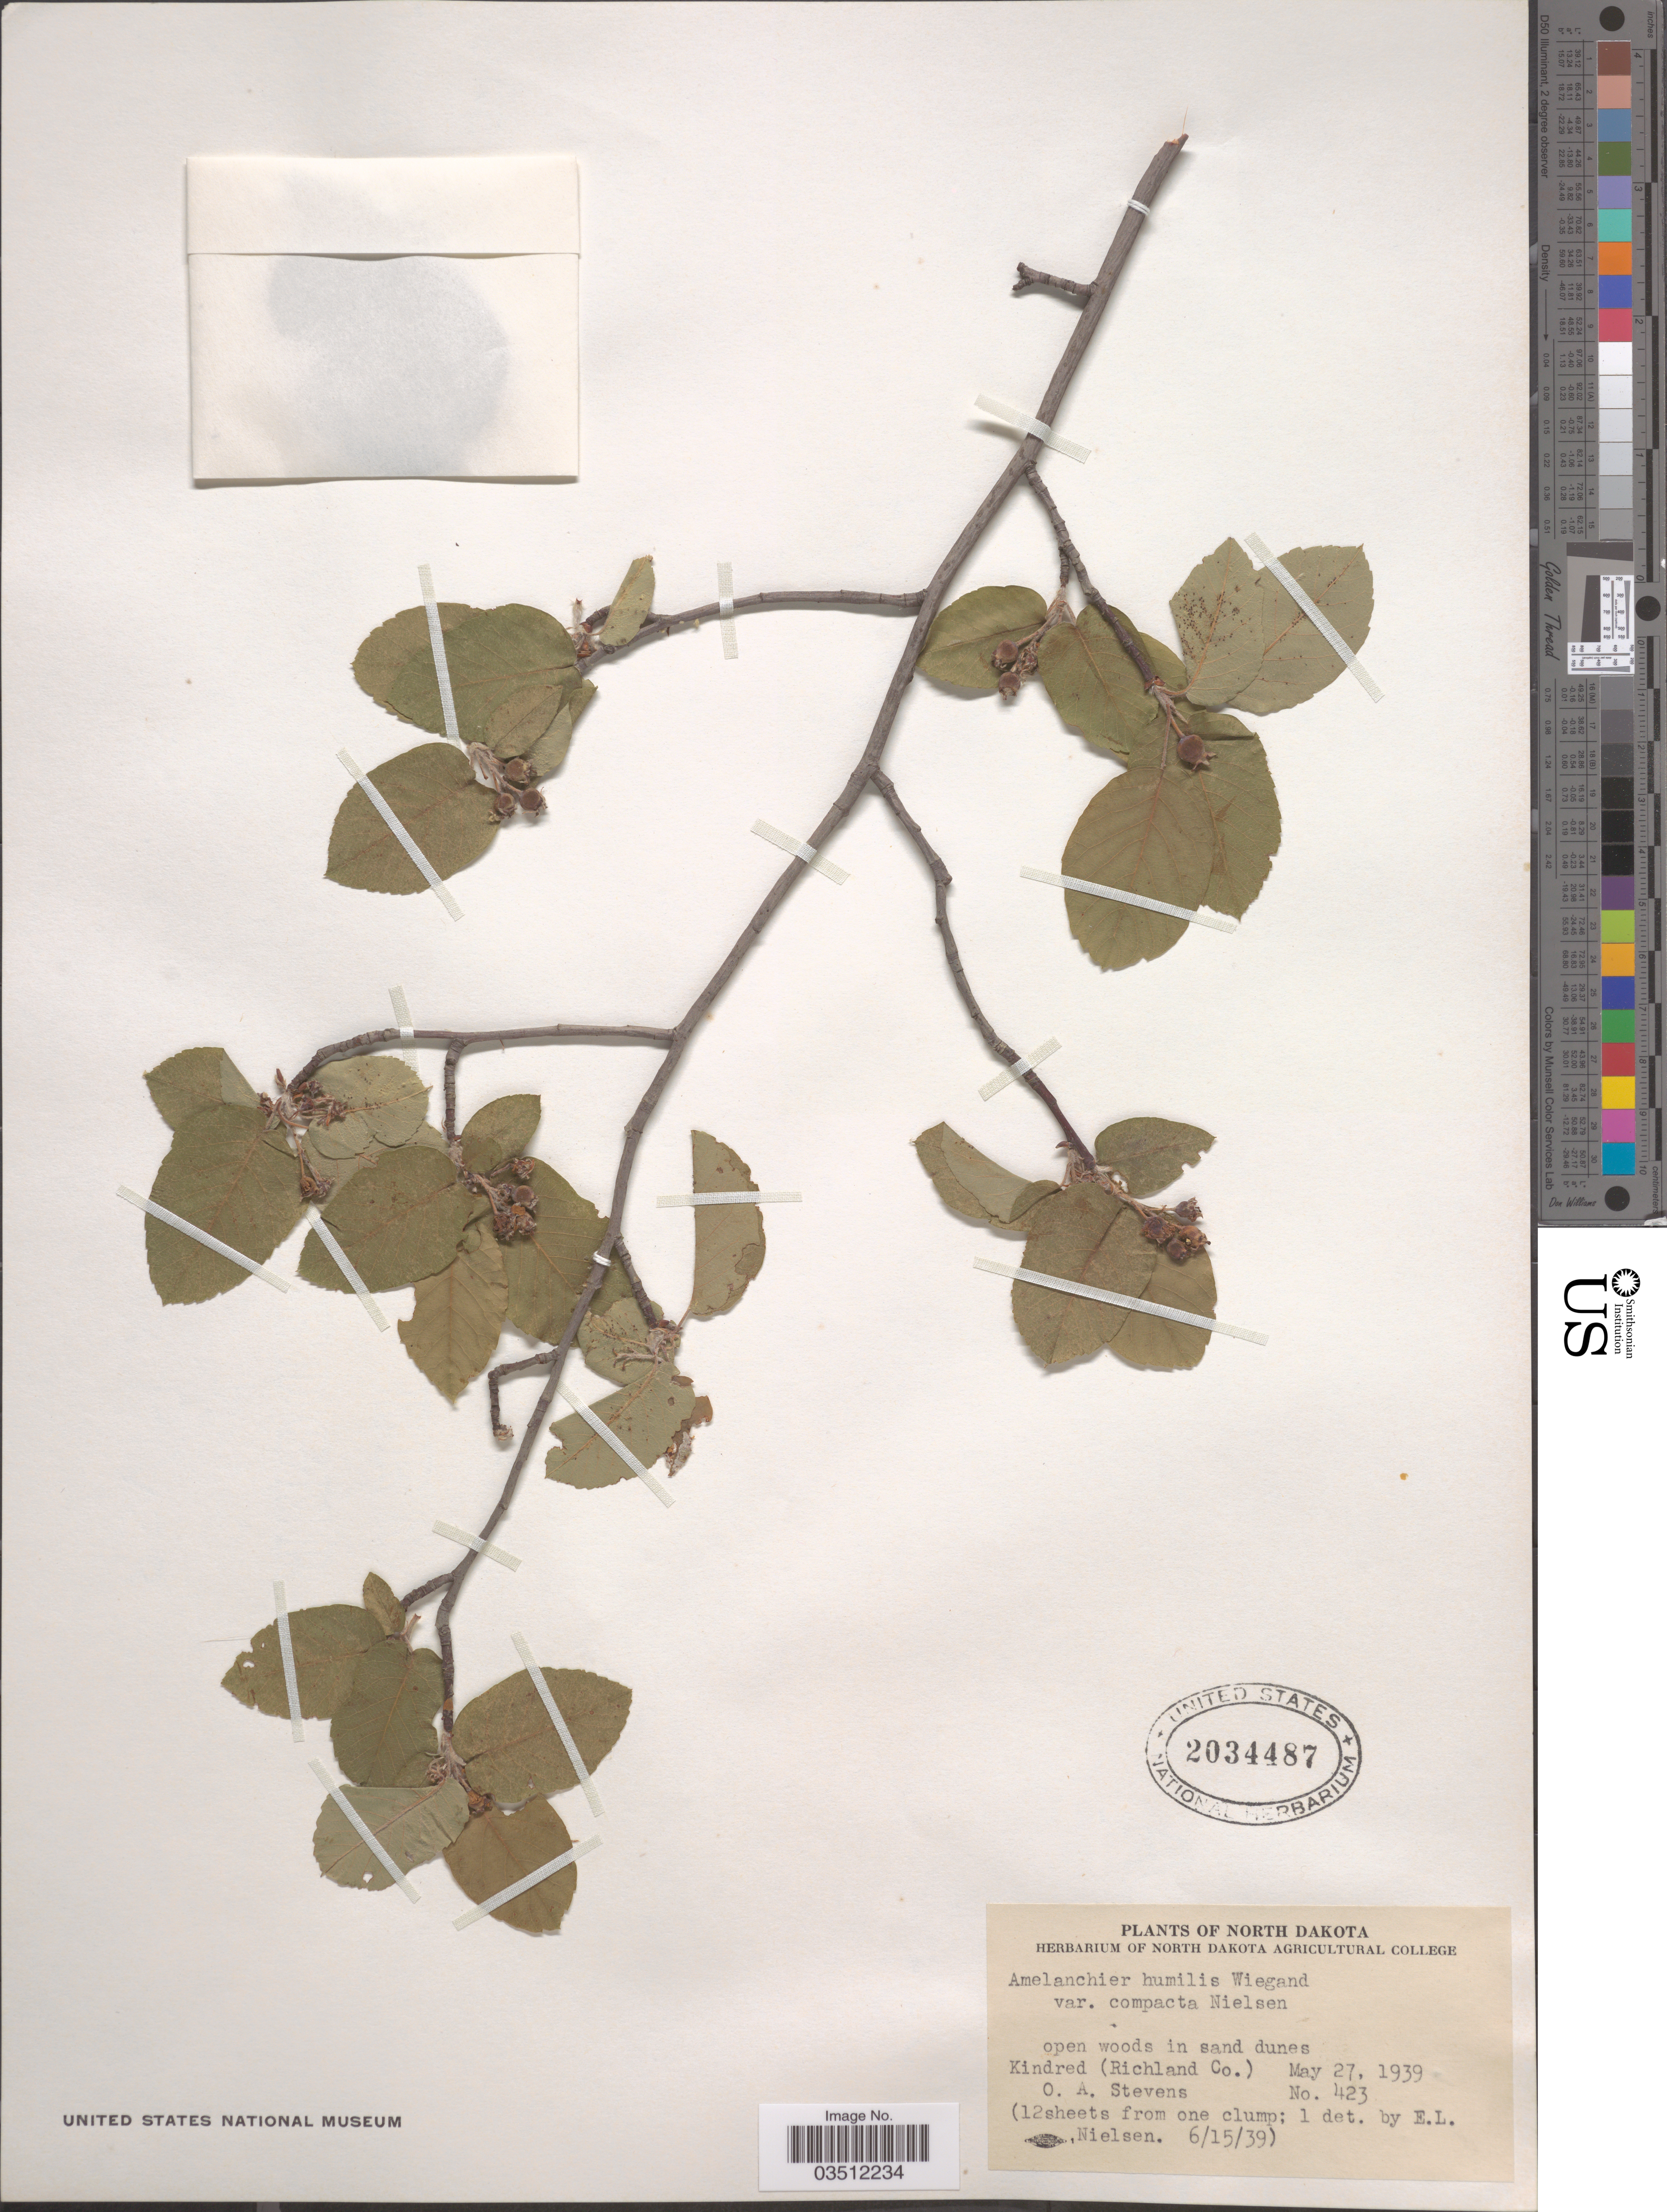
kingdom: Plantae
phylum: Tracheophyta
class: Magnoliopsida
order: Rosales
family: Rosaceae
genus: Amelanchier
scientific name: Amelanchier humilis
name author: Wiegand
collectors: O. A. Stevens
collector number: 423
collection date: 1939-05-27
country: United States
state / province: North Dakota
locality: Kindred (Richland Co.).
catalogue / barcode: US 2034487